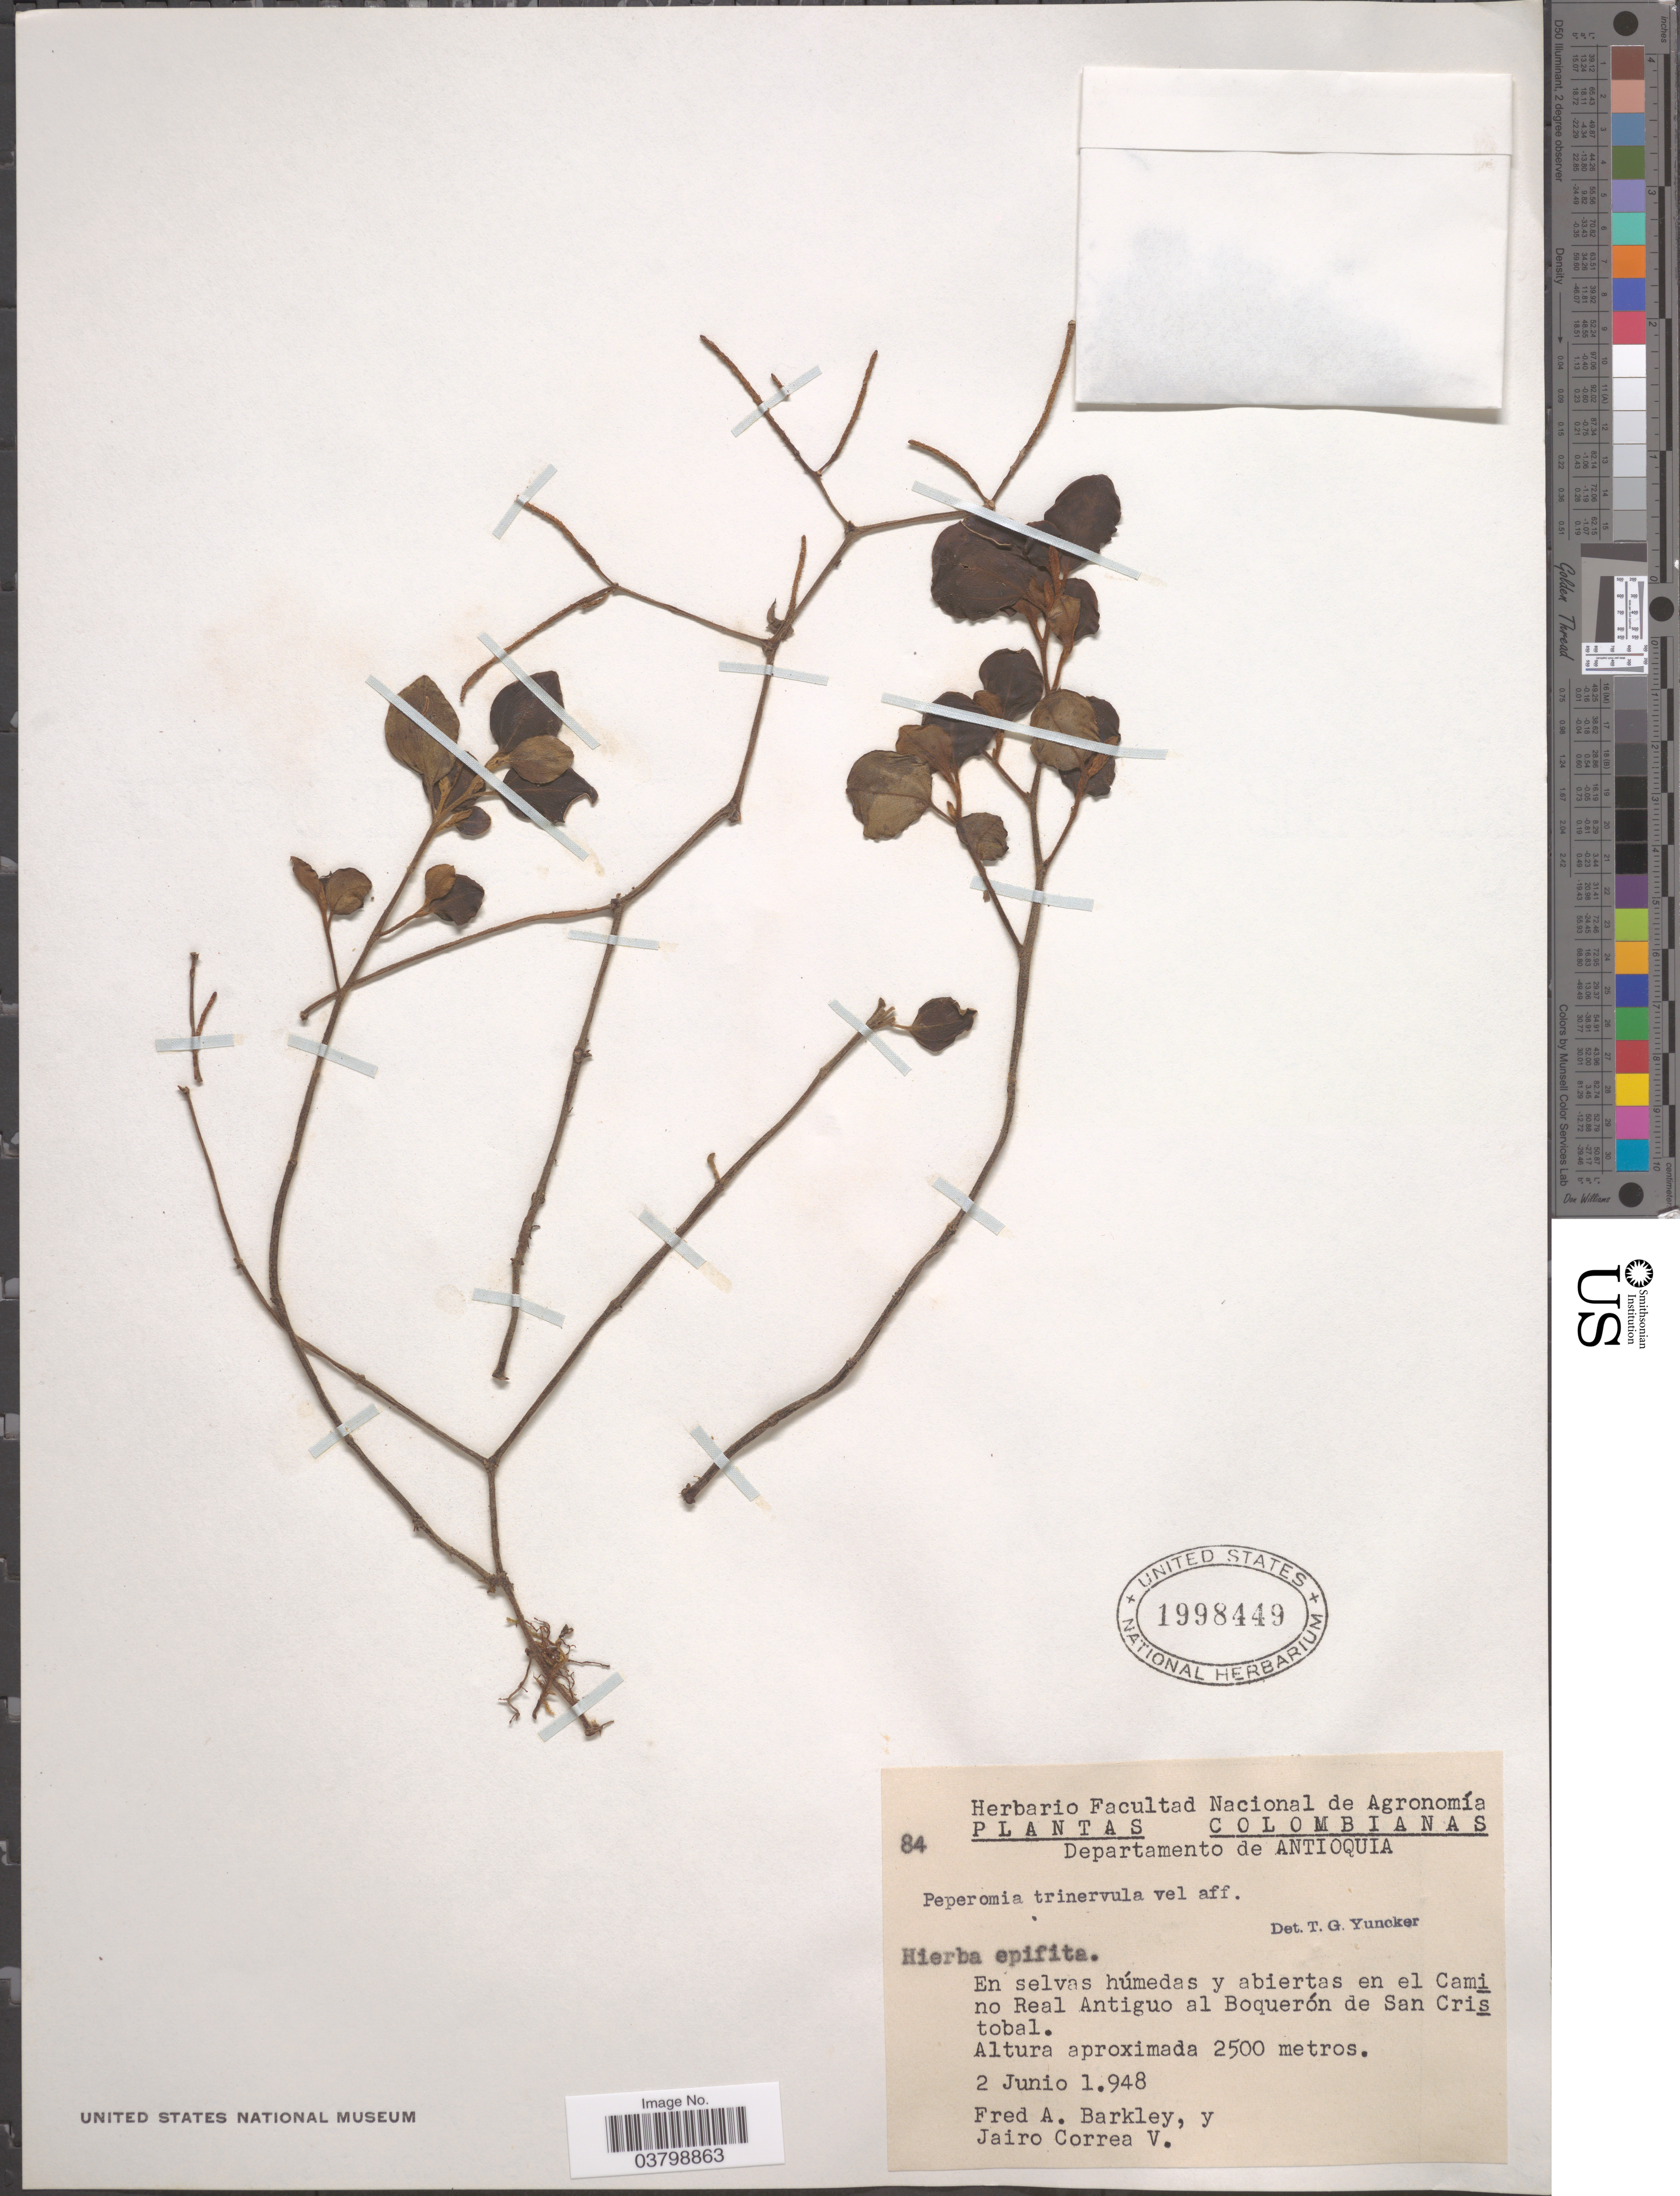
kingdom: Plantae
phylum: Tracheophyta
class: Magnoliopsida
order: Piperales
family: Piperaceae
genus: Peperomia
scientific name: Peperomia trinervula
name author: C. DC.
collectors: F. A. Barkley & J. Correa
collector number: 84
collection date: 1948-06-02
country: Colombia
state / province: Antioquia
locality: Departamento de Antioquia. En el Camino Real Antiguo al Boquerón de San Cristobal.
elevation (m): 2500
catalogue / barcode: US 1998449